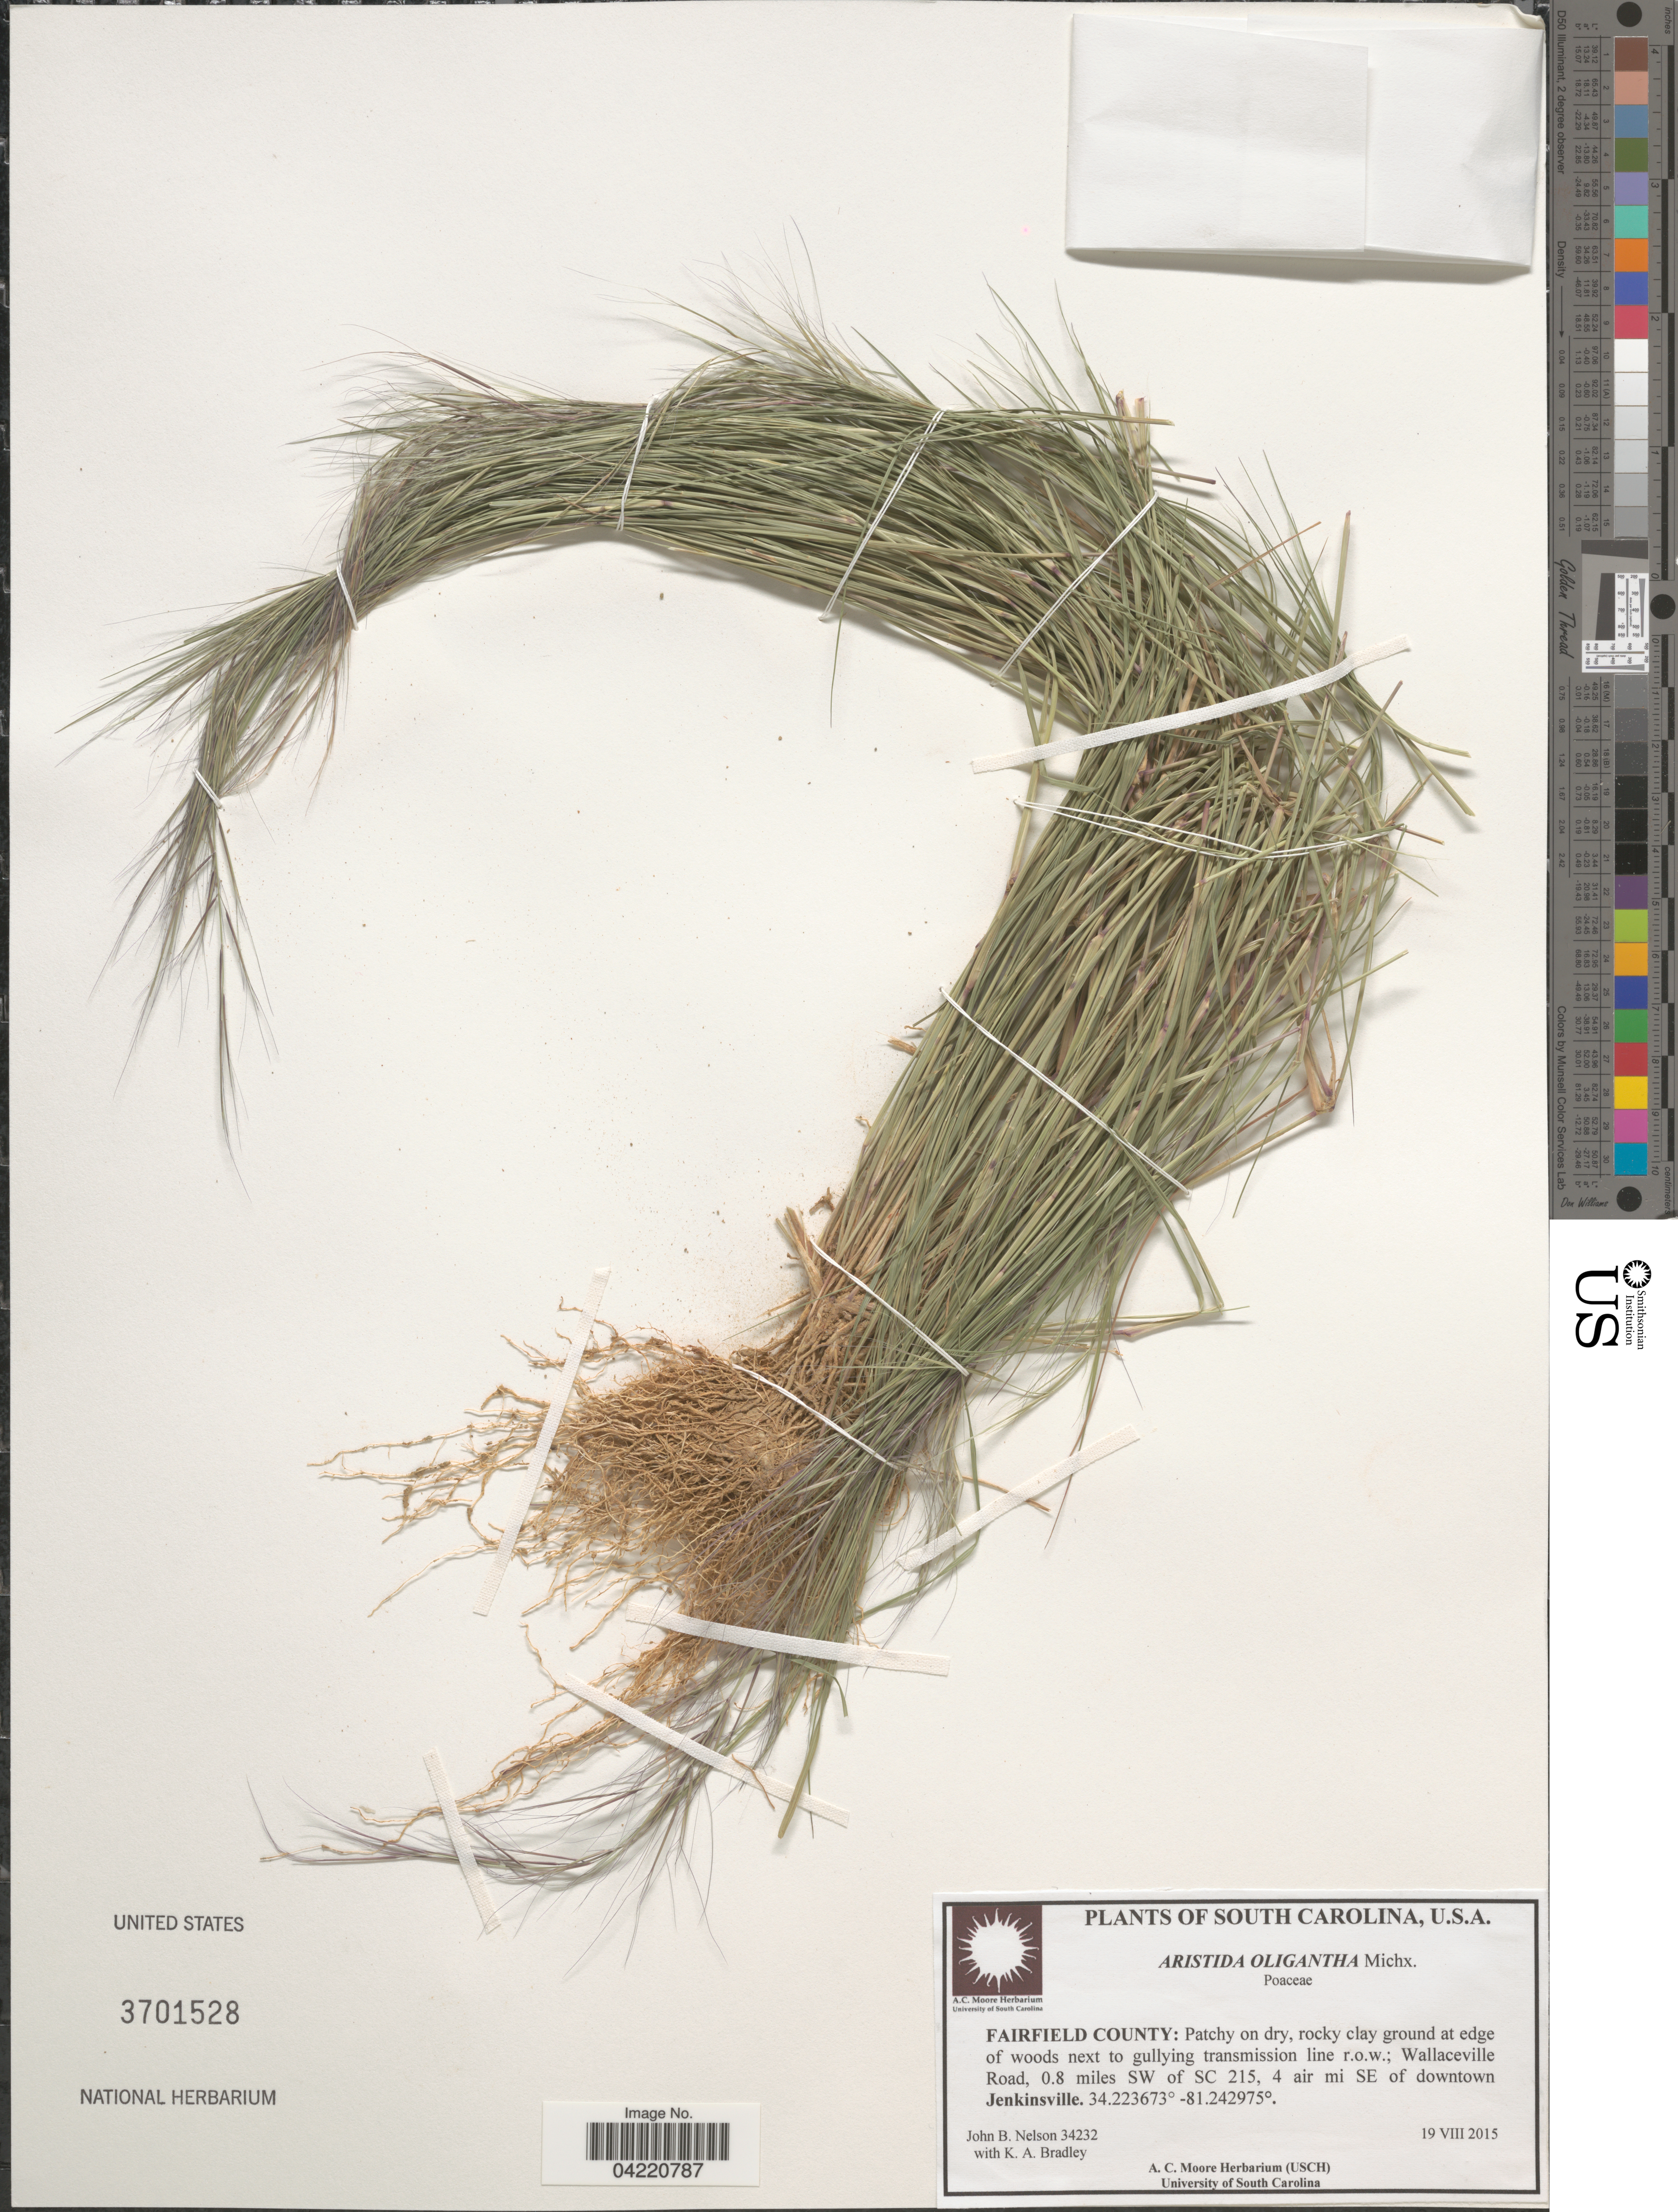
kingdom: Plantae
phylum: Tracheophyta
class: Liliopsida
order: Poales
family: Poaceae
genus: Aristida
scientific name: Aristida oligantha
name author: Michx.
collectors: J. B. Nelson & K. Bradley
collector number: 34232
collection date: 2015-08-19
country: United States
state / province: South Carolina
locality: Fairfield County: Patchy on dry, rocky clay ground at edge of woods next to gullying transmission line r.o.w.; Wallaceville Road, 0.8 miles SW of SC 215, 4 air mi SE of downtown Jenkinsville.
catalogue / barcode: US 3701528